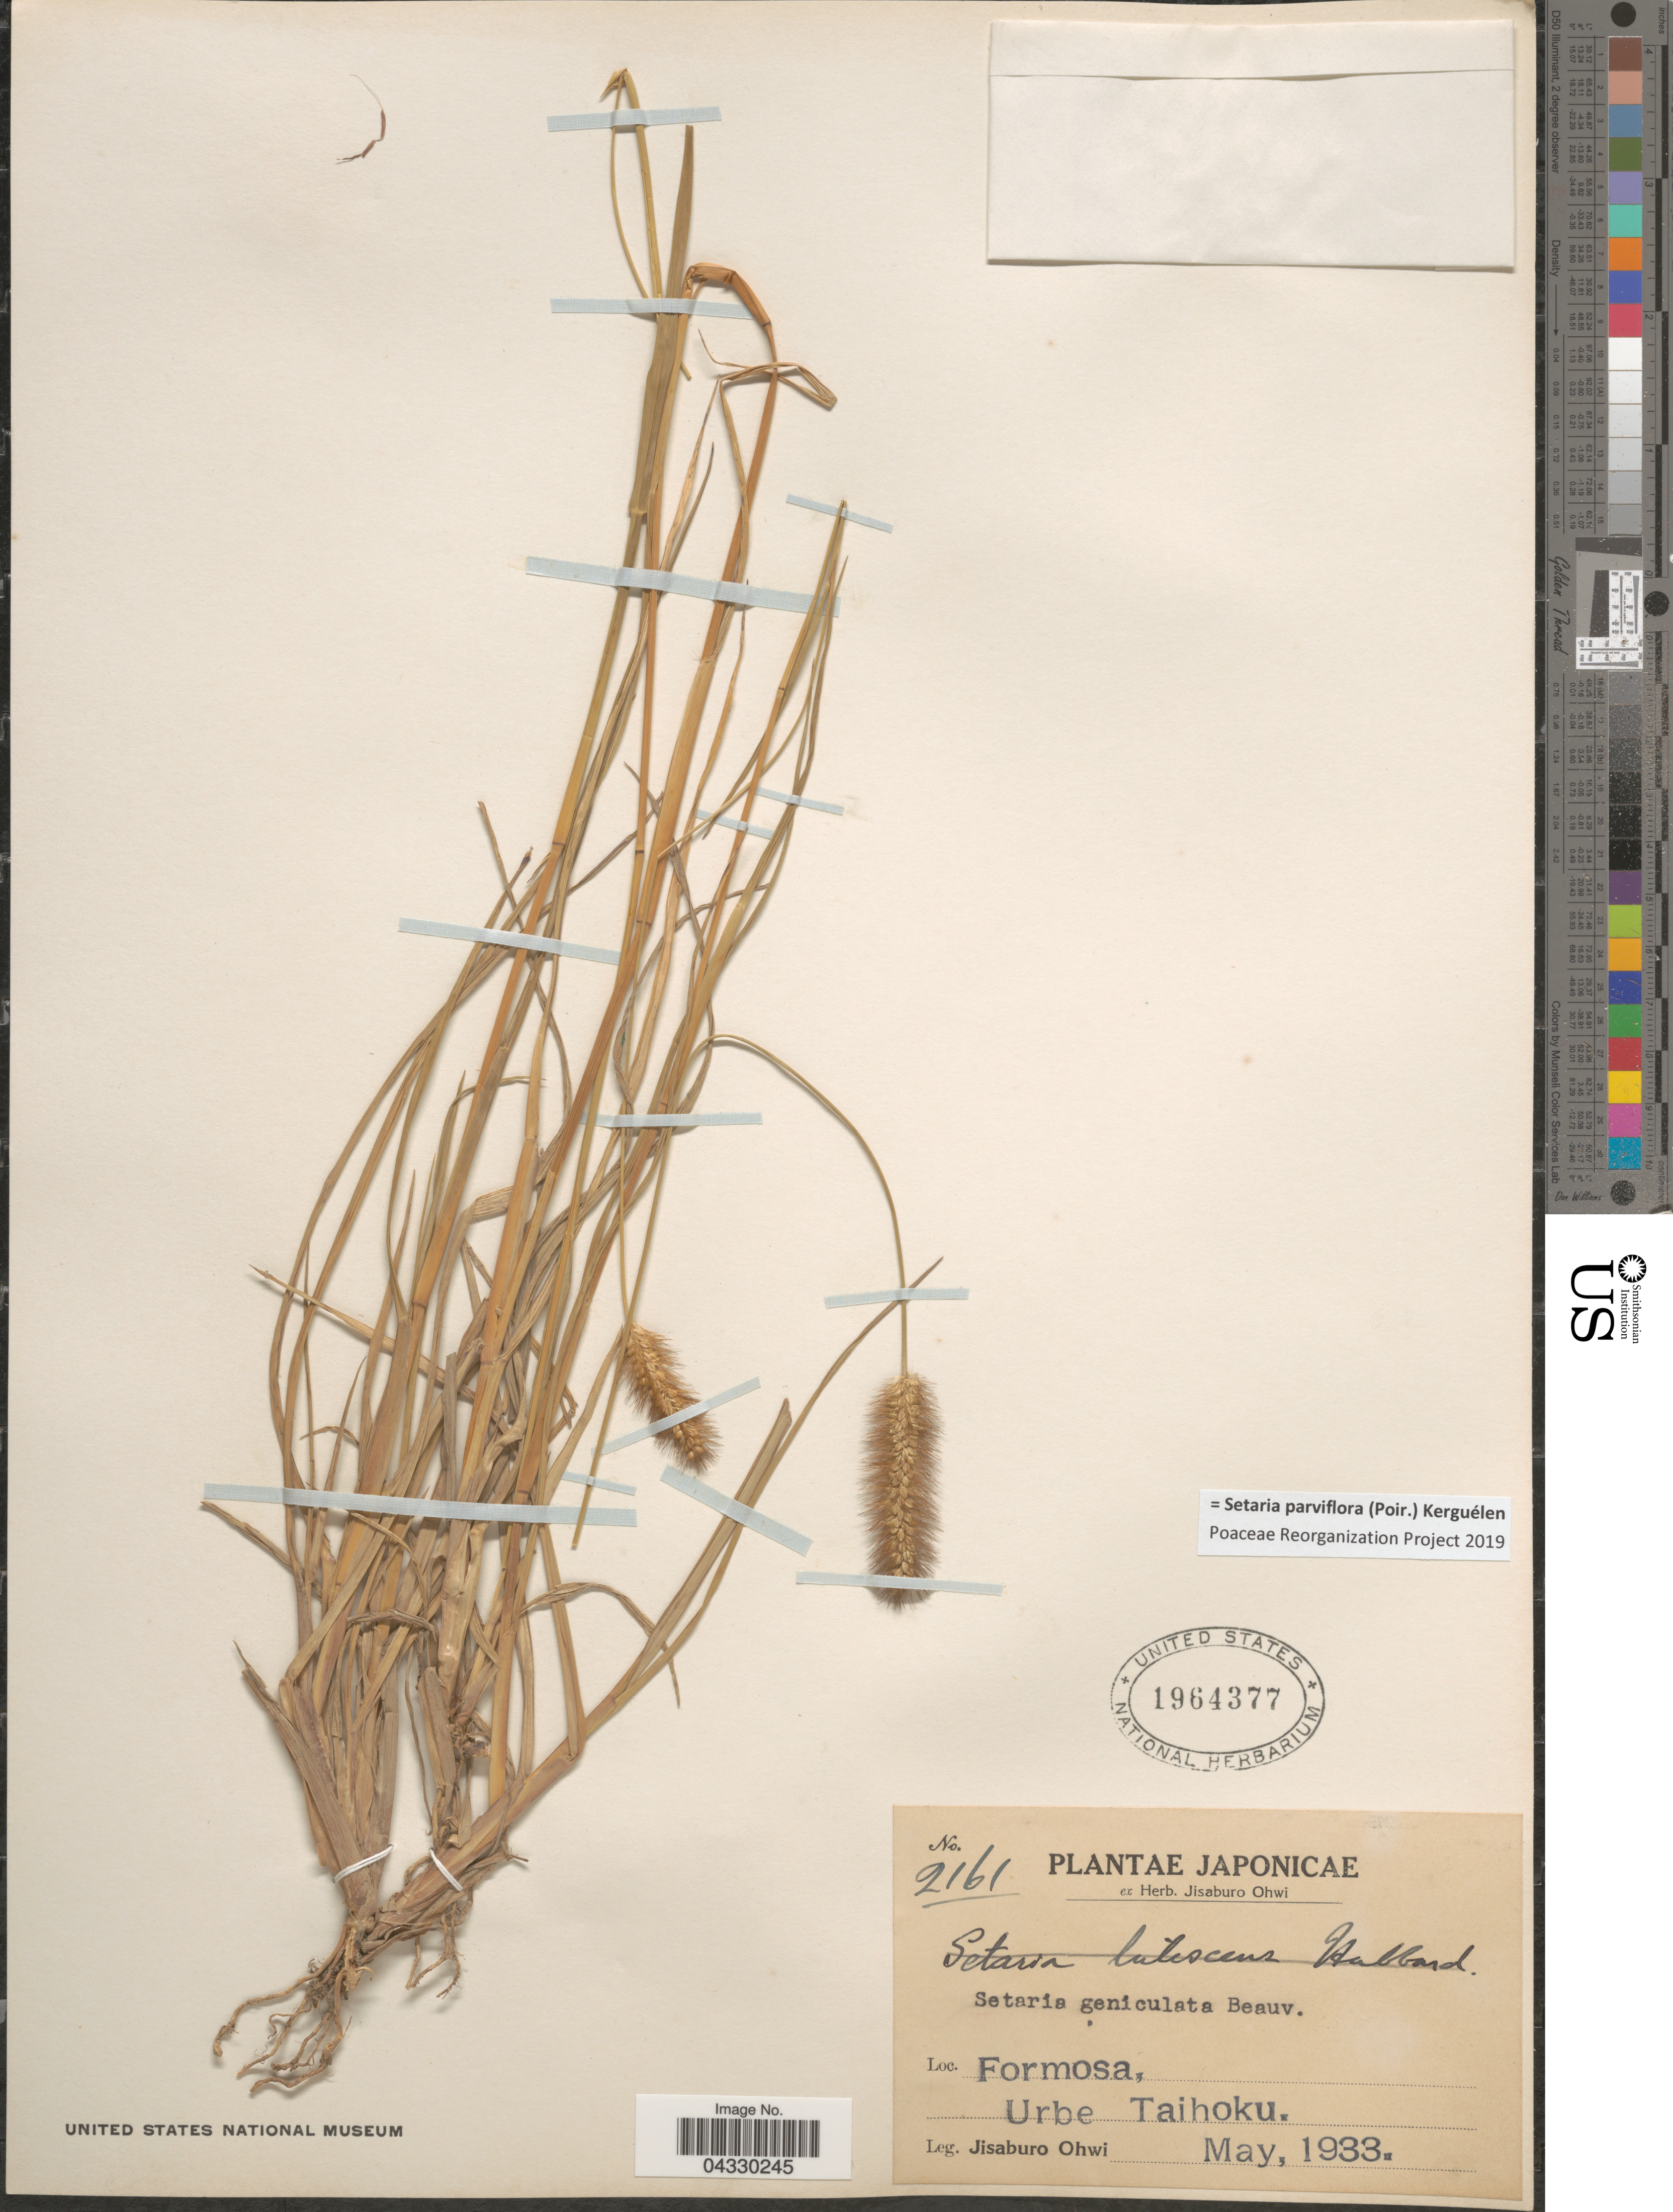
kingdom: Plantae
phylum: Tracheophyta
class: Liliopsida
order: Poales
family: Poaceae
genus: Setaria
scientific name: Setaria parviflora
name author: (Poir.) Kerguélen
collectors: J. Ohwi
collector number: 2161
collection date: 1933-05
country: Japan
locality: Japonicae. Formosa, Urbe Taihoku.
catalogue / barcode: US 1964377